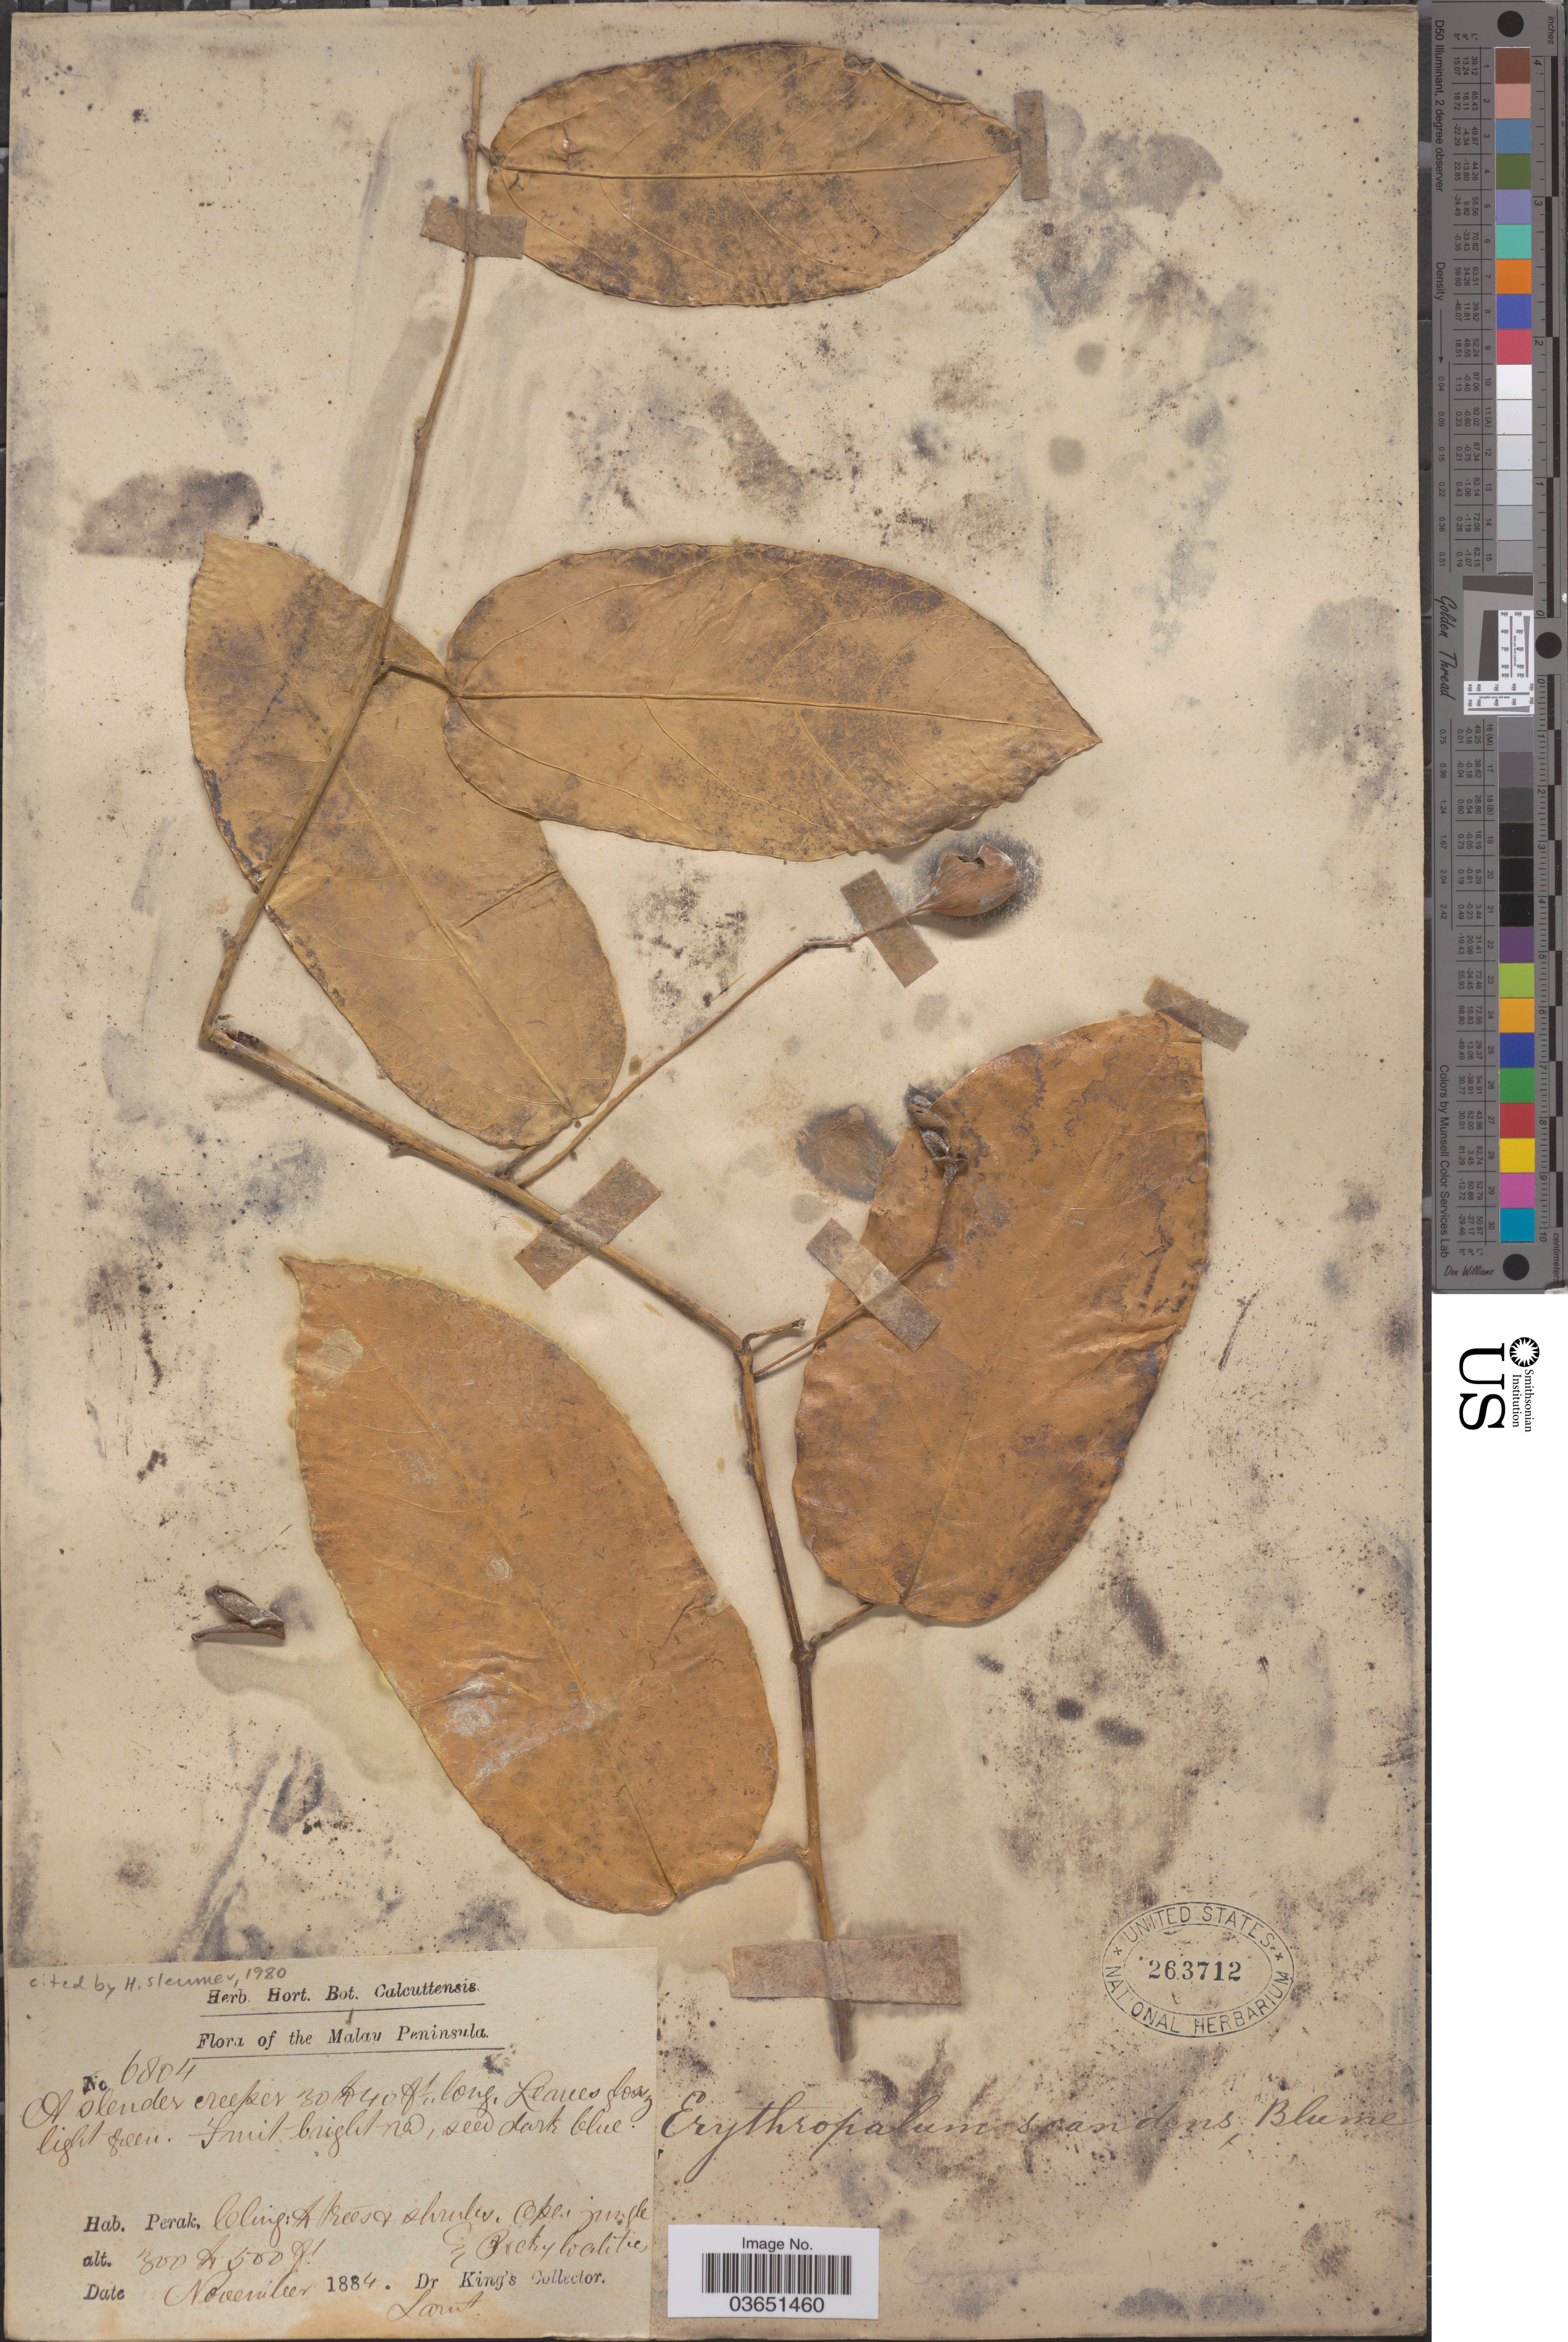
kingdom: Plantae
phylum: Tracheophyta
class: Magnoliopsida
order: Santalales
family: Erythropalaceae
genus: Erythropalum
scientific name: Erythropalum scandens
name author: Blume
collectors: Dr. King's collector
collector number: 6804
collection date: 1884-11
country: Malaysia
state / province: Perak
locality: Malay Peninsula. Cling to trees & shrubs. Open jungle. Larut.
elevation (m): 91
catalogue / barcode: US 263712